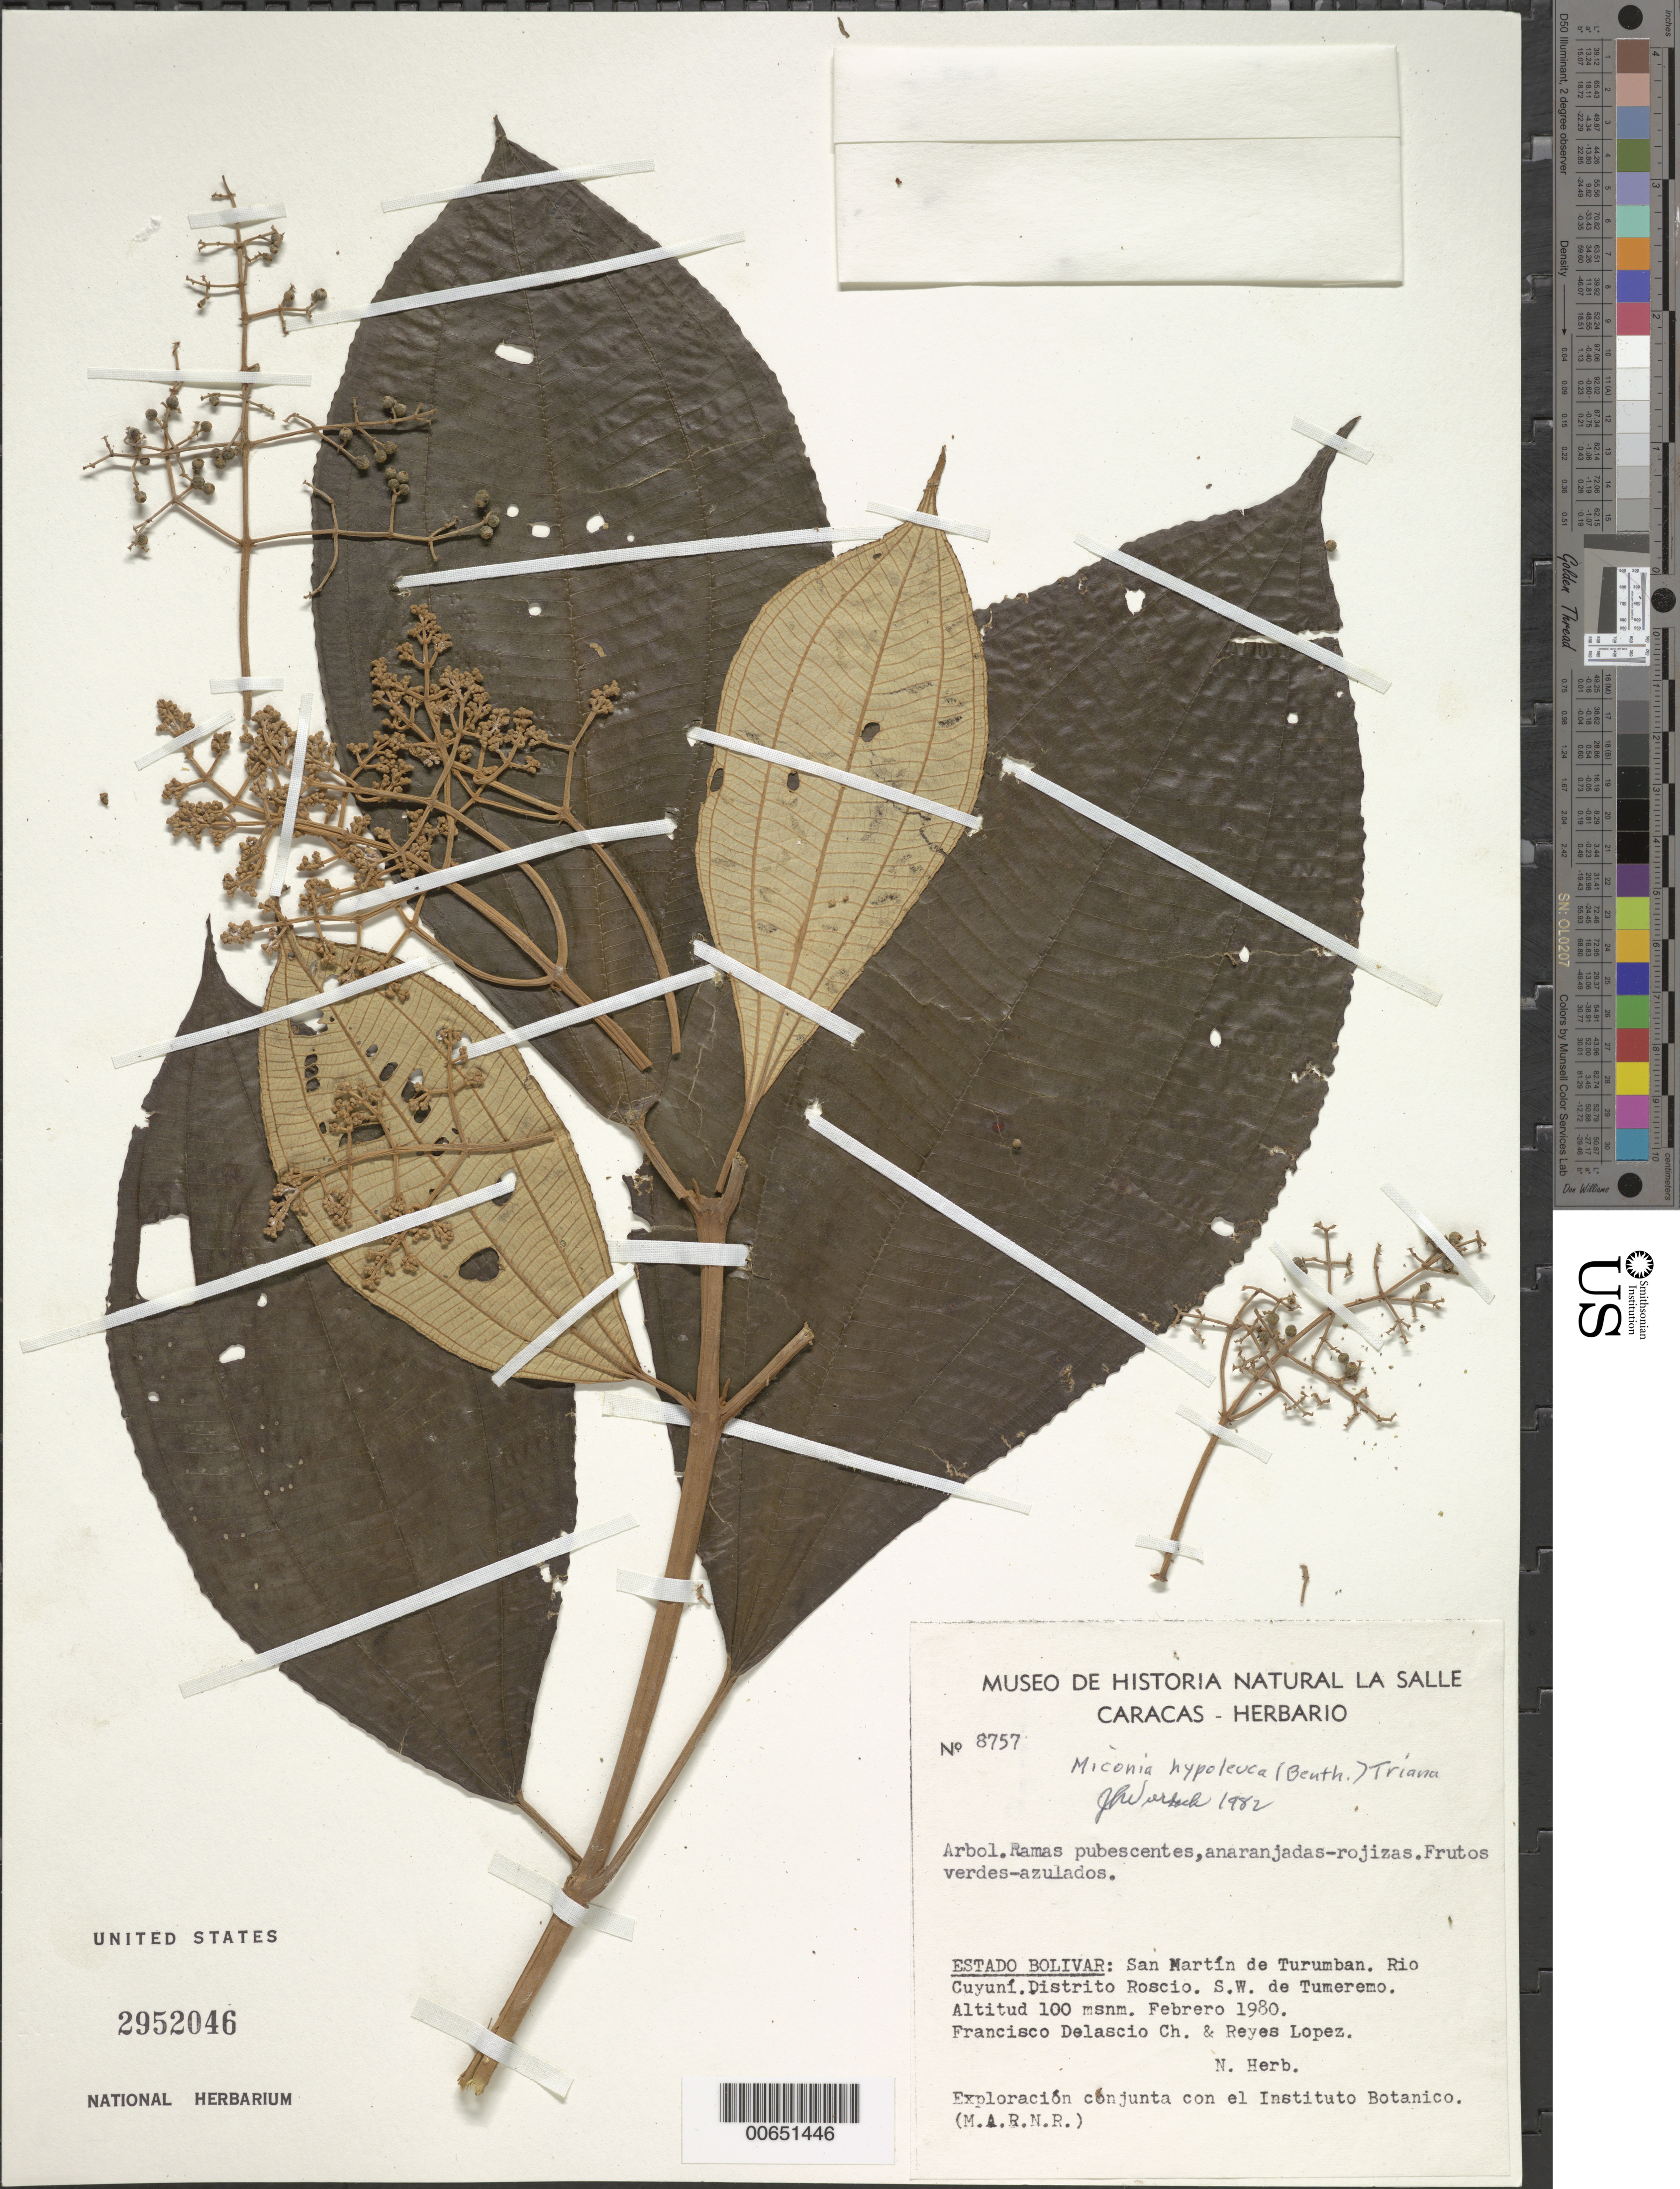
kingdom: Plantae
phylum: Tracheophyta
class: Magnoliopsida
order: Myrtales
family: Melastomataceae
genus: Miconia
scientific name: Miconia hypoleuca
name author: (Benth.) Triana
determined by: Wurdack, John J., (US), US (UNITED STATES)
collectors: F. Delascio C. & R. Lopez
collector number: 8757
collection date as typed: Feb-80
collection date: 1980-02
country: Venezuela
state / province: Bolívar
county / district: Roscio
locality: San Martin de Turumbán, Suroeste de Tumeremo, Río Cuyuni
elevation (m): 100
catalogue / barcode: US 2952046